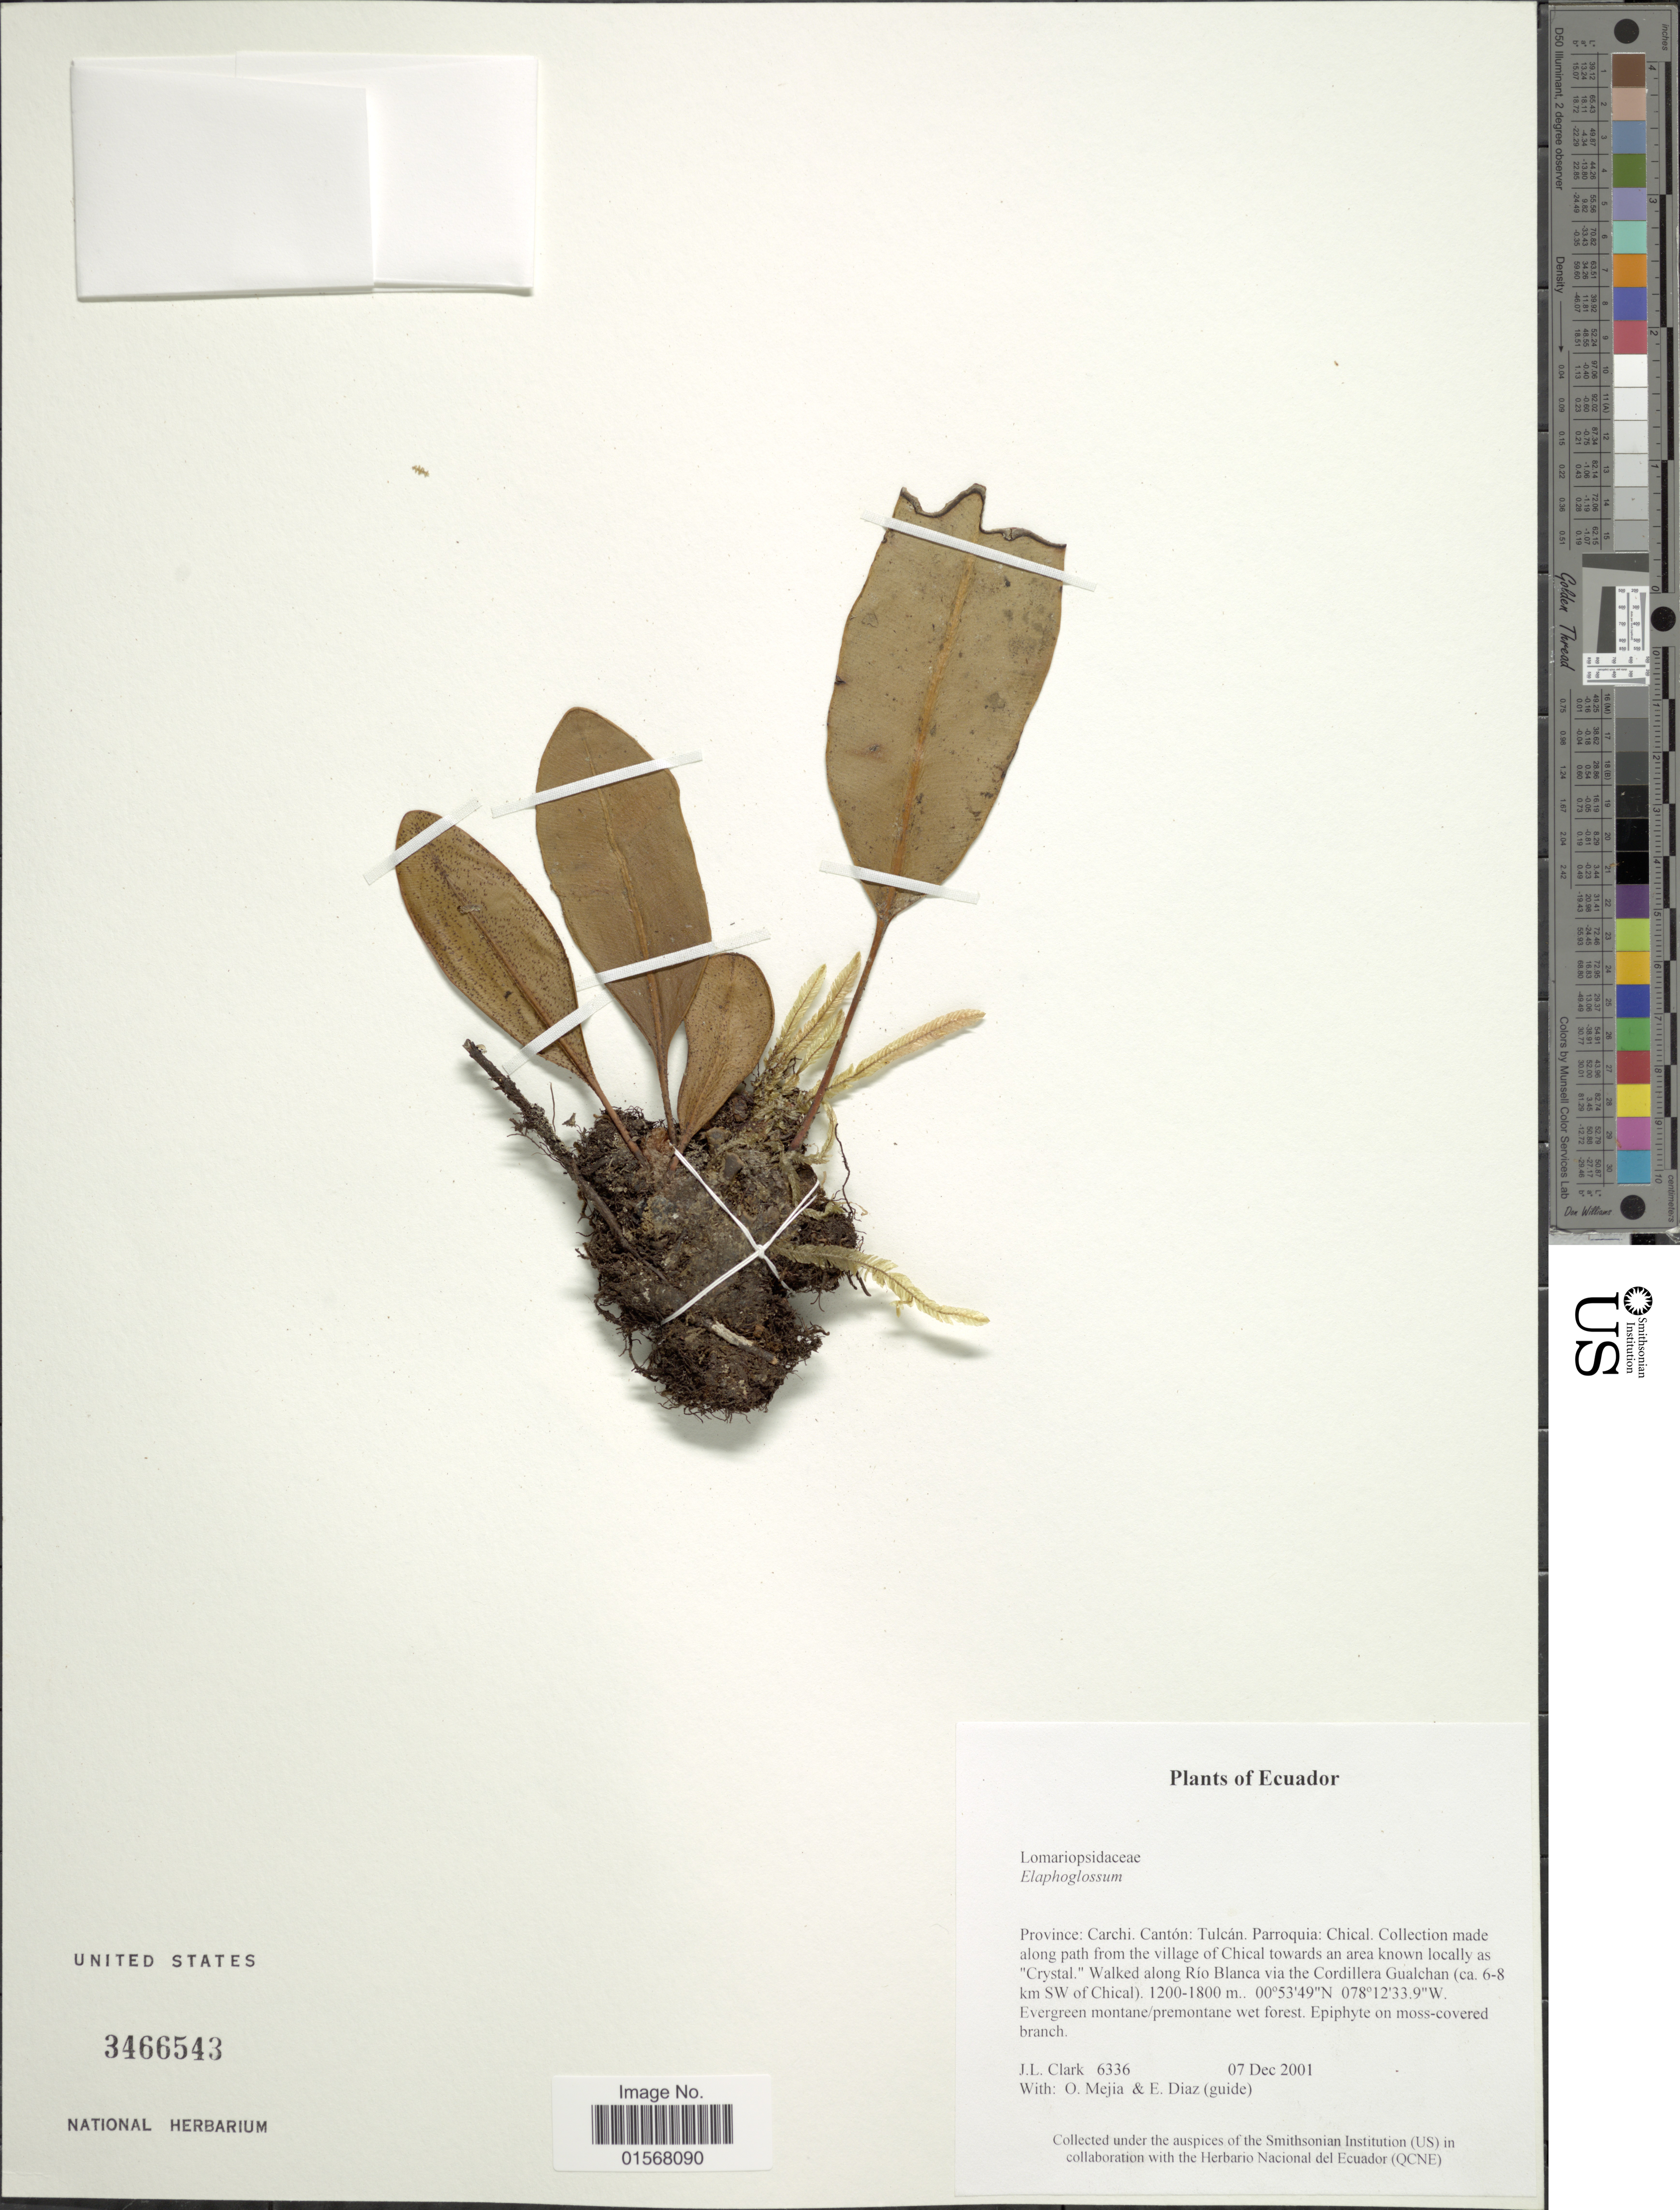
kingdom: Plantae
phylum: Tracheophyta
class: Polypodiopsida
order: Polypodiales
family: Dryopteridaceae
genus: Elaphoglossum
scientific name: Elaphoglossum sp.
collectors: J. L. Clark, O. Mejia & E. Diaz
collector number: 6336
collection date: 2001-12-07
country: Ecuador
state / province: Carchi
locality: Province: Carchi, Canton: Tulcan, Parroquia: Chical, collection made along path from the village of Chical towards an area known locally as "Crystal", walked along Rio Blanca via the cordillera Gualchan (ca. 6-8 km SW of Chical)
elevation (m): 1200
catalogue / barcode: US 3466543